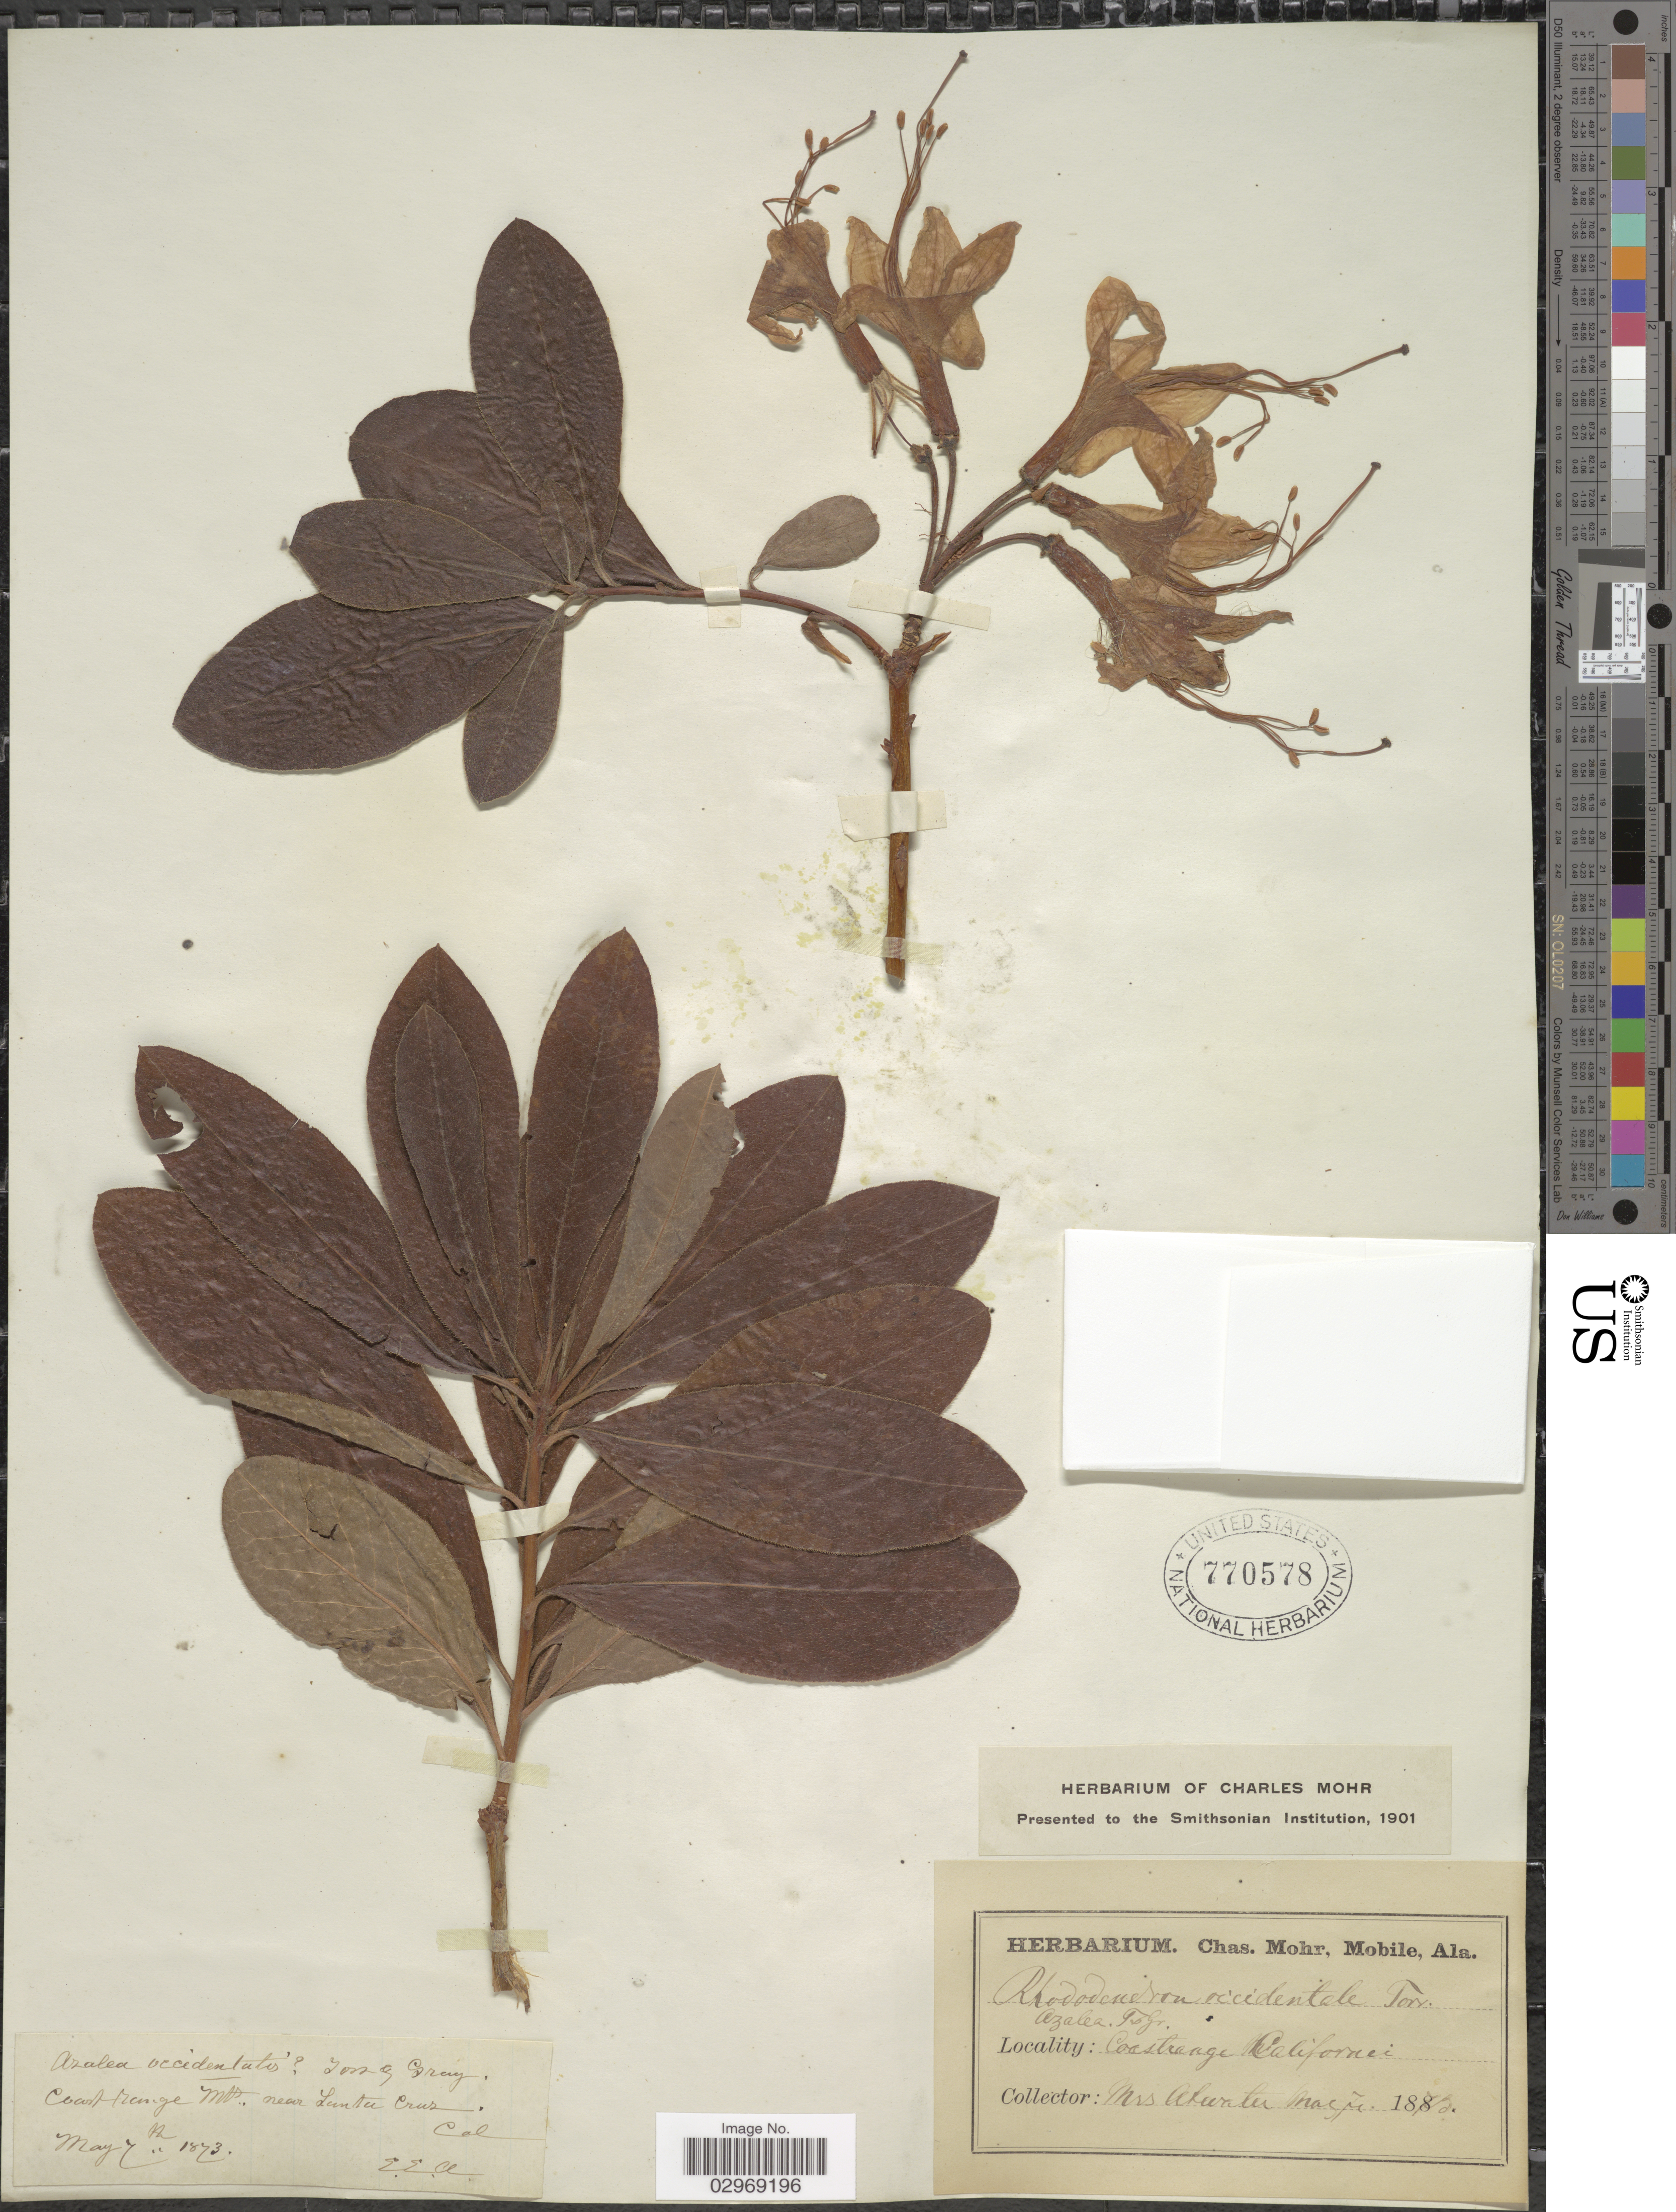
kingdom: Plantae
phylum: Tracheophyta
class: Magnoliopsida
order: Ericales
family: Ericaceae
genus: Rhododendron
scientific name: Rhododendron occidentale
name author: (Torr. & A. Gray) A. Gray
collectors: Atwater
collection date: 1873-05-07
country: United States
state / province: California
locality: Coast range Mts., near Santa Cruz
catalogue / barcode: US 770578